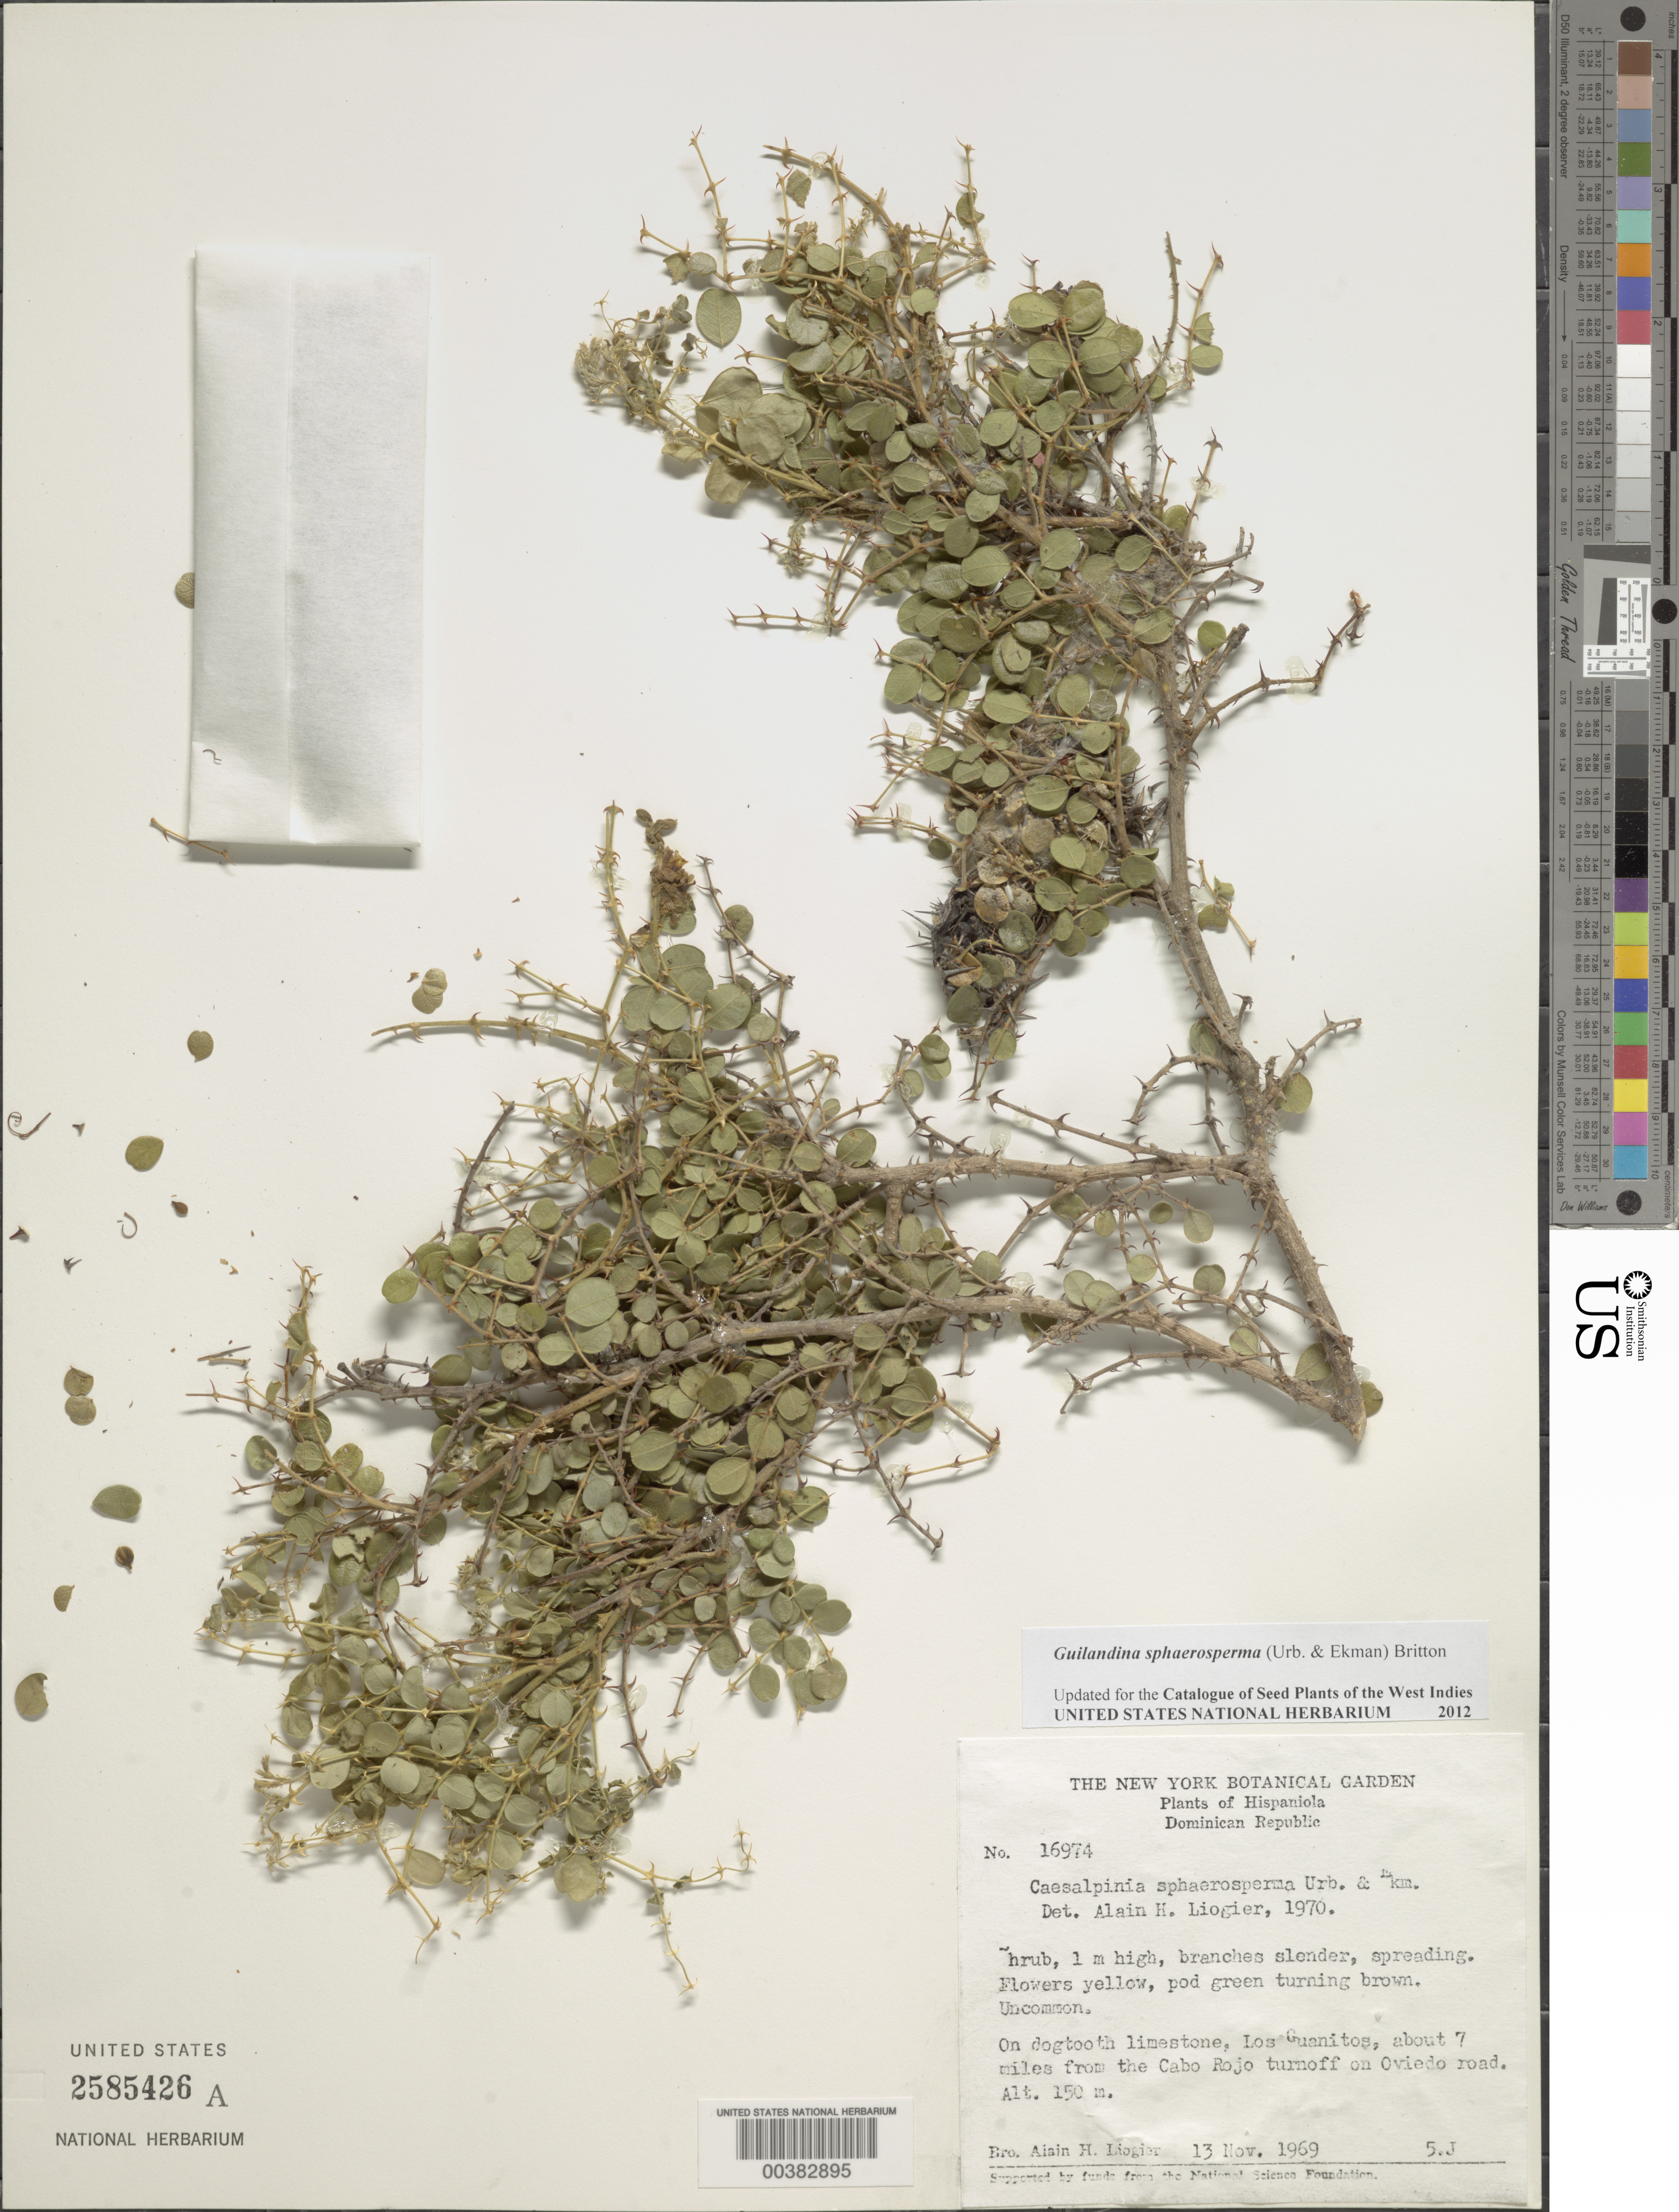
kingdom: Plantae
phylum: Tracheophyta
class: Magnoliopsida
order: Fabales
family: Fabaceae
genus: Guilandina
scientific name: Guilandina sphaerosperma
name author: (Urb. & Ekman) Britton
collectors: A. H. Liogier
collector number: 16974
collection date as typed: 13 Nov 1969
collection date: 1969-11-13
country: Dominican Republic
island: Hispaniola Island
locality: Los guanitos, about 7 mi from the cabo rojo turnoff on oviedo road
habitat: On dogtooth limestone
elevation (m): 150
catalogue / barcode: US 2585426A